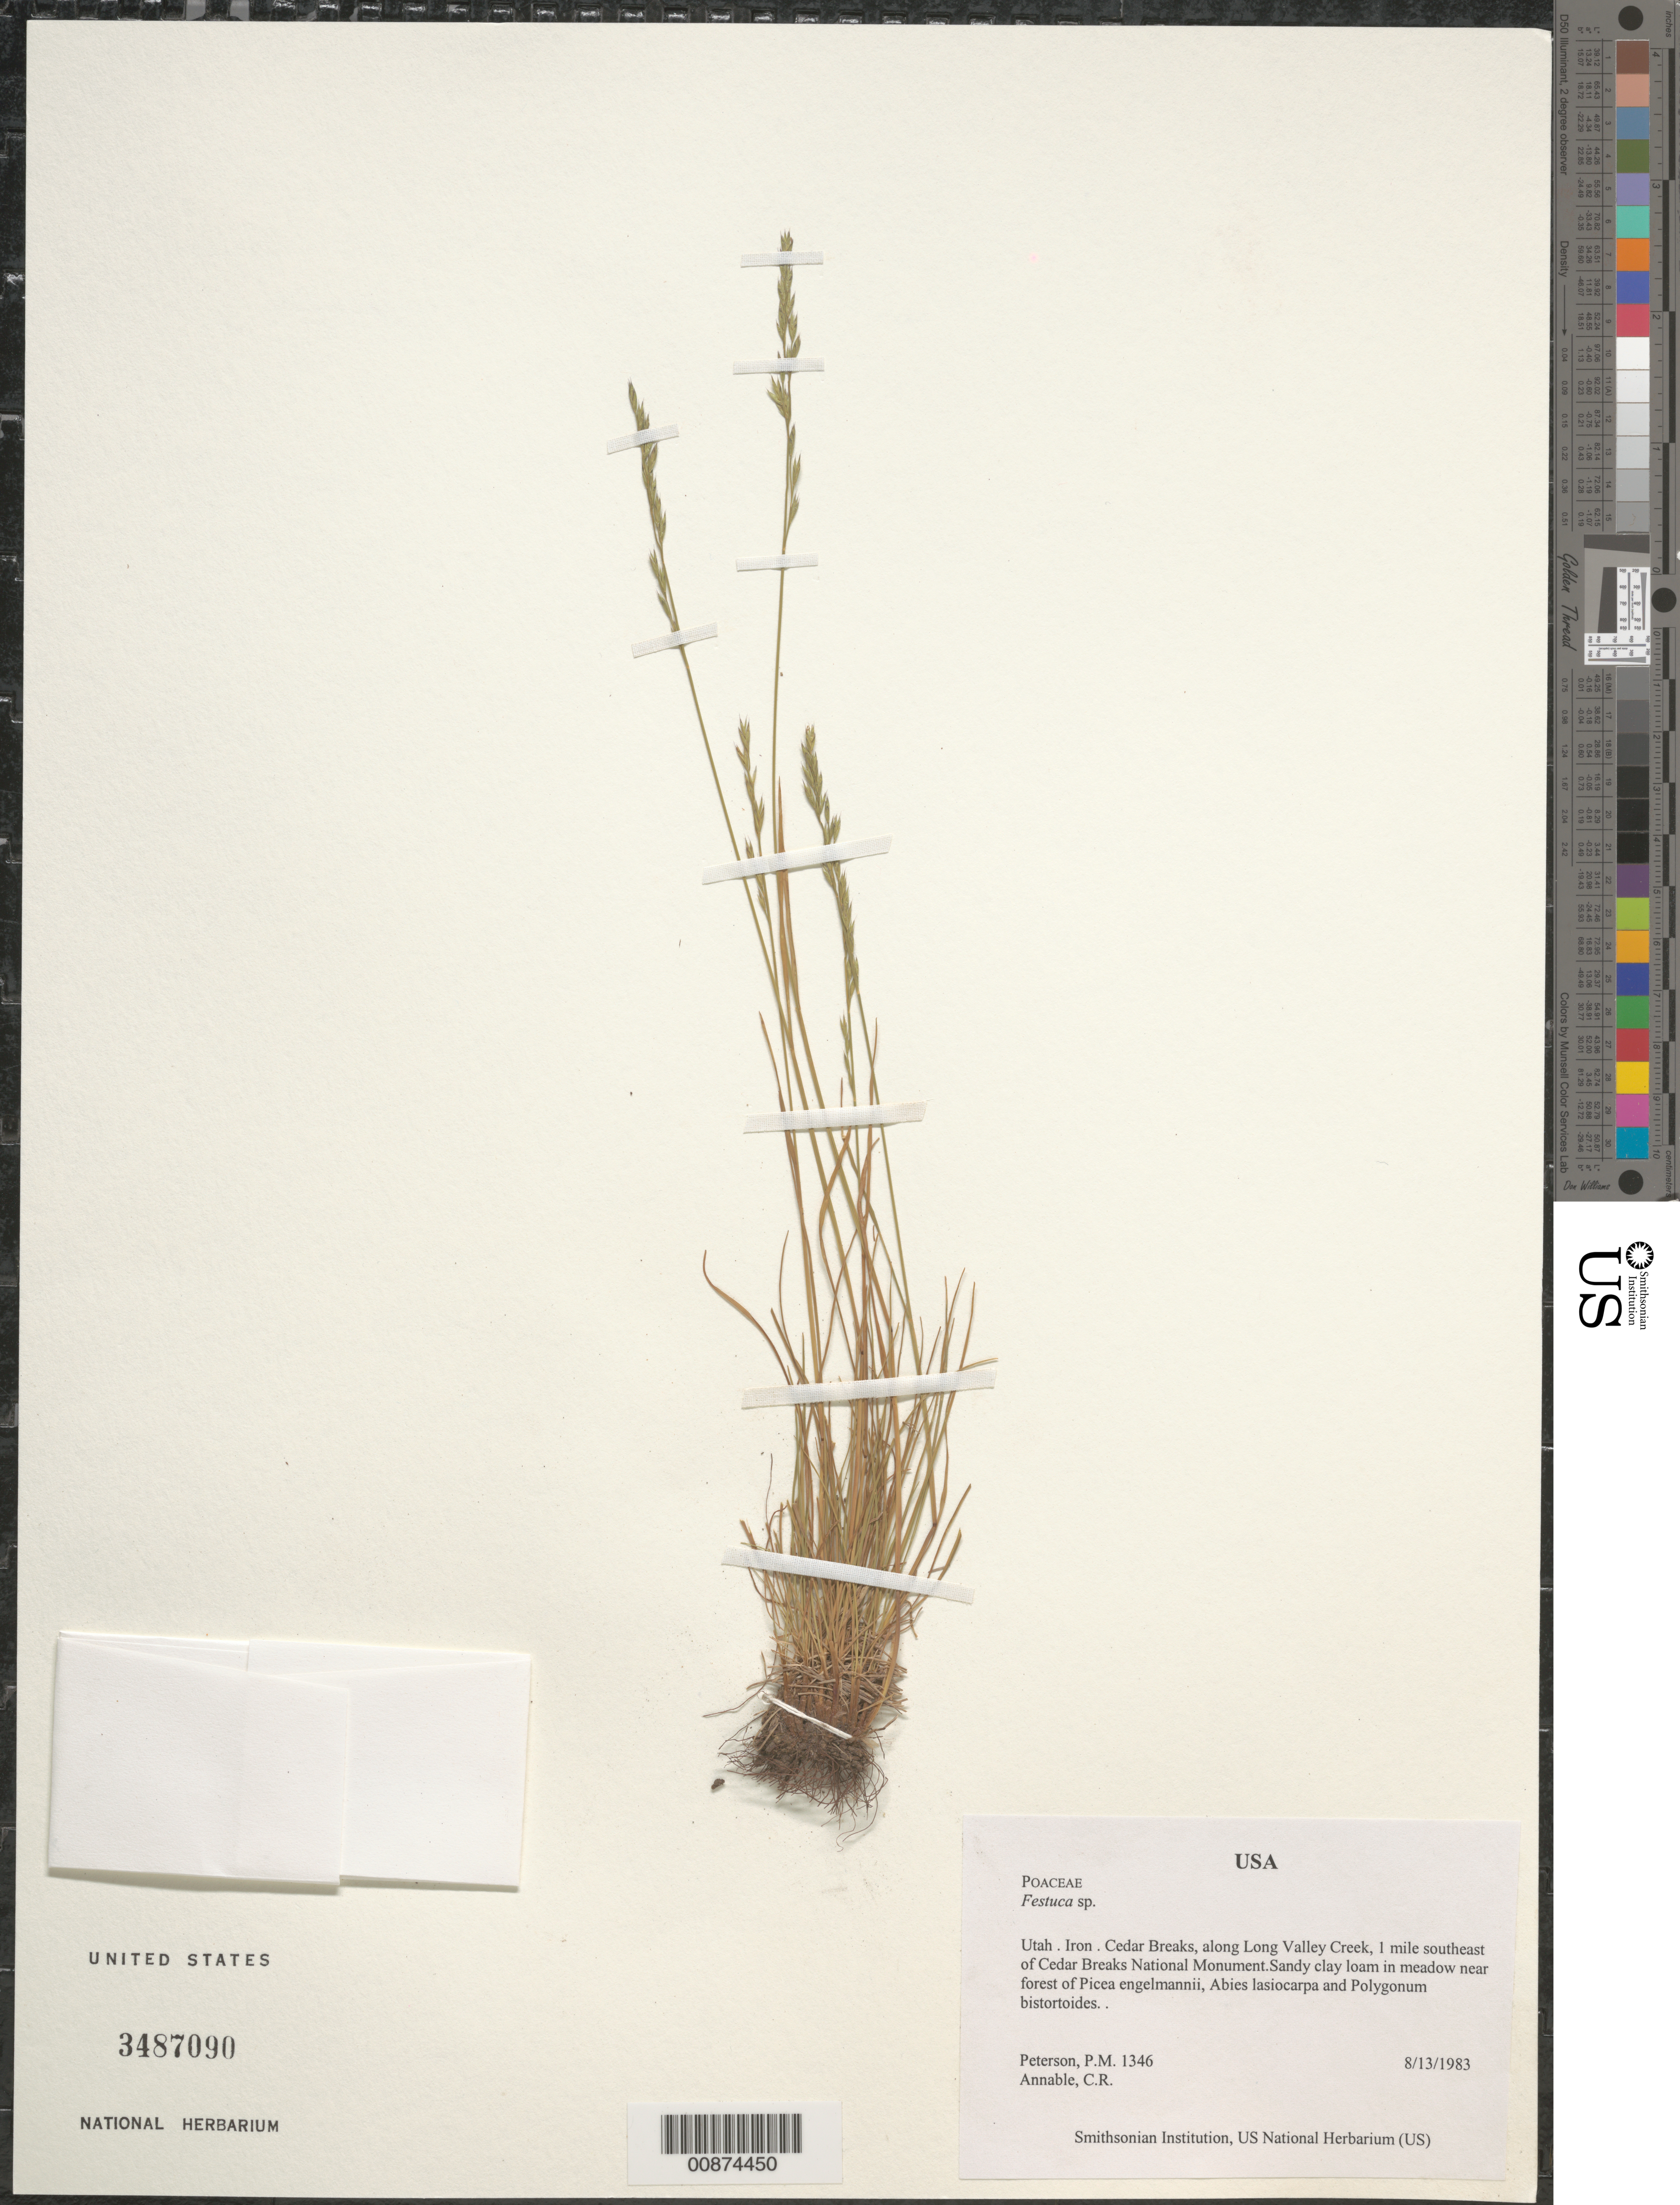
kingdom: Plantae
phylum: Tracheophyta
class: Liliopsida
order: Poales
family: Poaceae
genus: Festuca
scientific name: Festuca sp.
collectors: P. M. Peterson & C. R. Annable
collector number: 01346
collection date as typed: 13 Aug 1983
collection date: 1983-08-13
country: United States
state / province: Utah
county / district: Iron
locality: Cedar Breaks, along Long Valley Creek, 1 mile southeast of Cedar Breaks National Monument.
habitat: Sandy clay loam in meadow near forest of Picea engelmannii, Abies lasiocarpa and Polygonum bistortoides.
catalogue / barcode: US 3487090